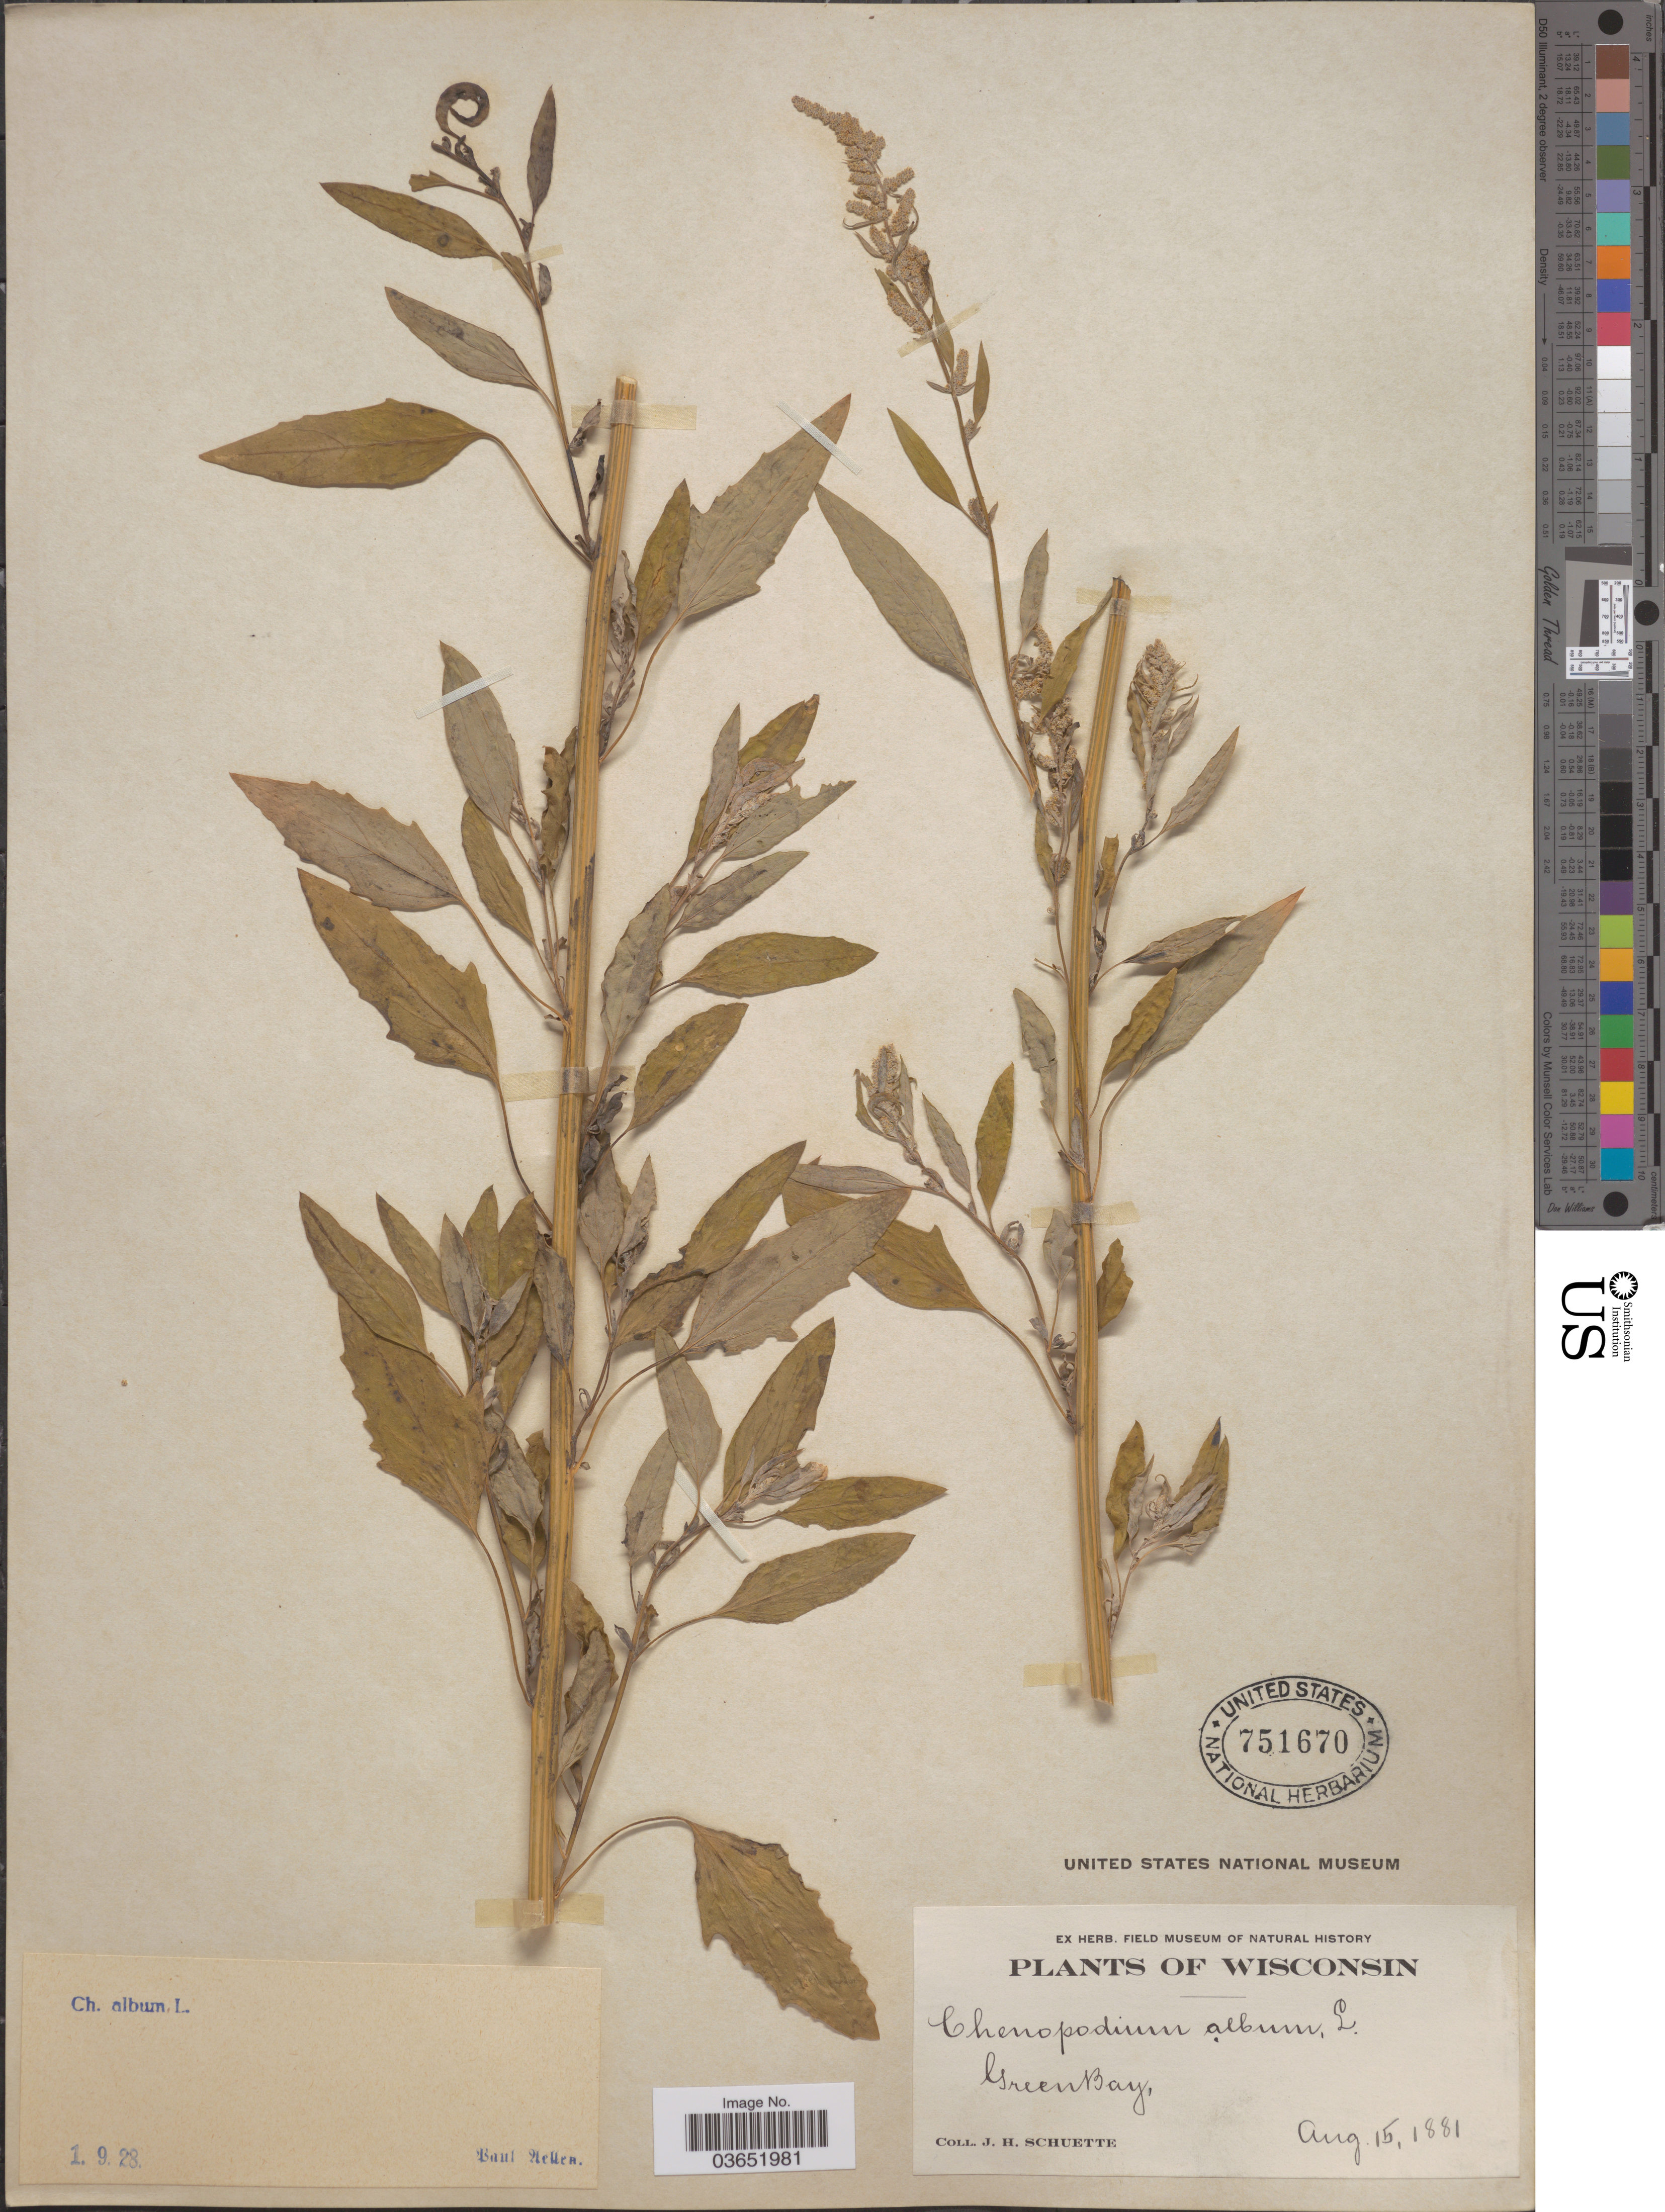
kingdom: Plantae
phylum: Tracheophyta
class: Magnoliopsida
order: Caryophyllales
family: Amaranthaceae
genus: Chenopodium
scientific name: Chenopodium album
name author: L.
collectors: J. H. Schuette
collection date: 1881-08-15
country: United States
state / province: Wisconsin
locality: Greenbay.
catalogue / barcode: US 751670